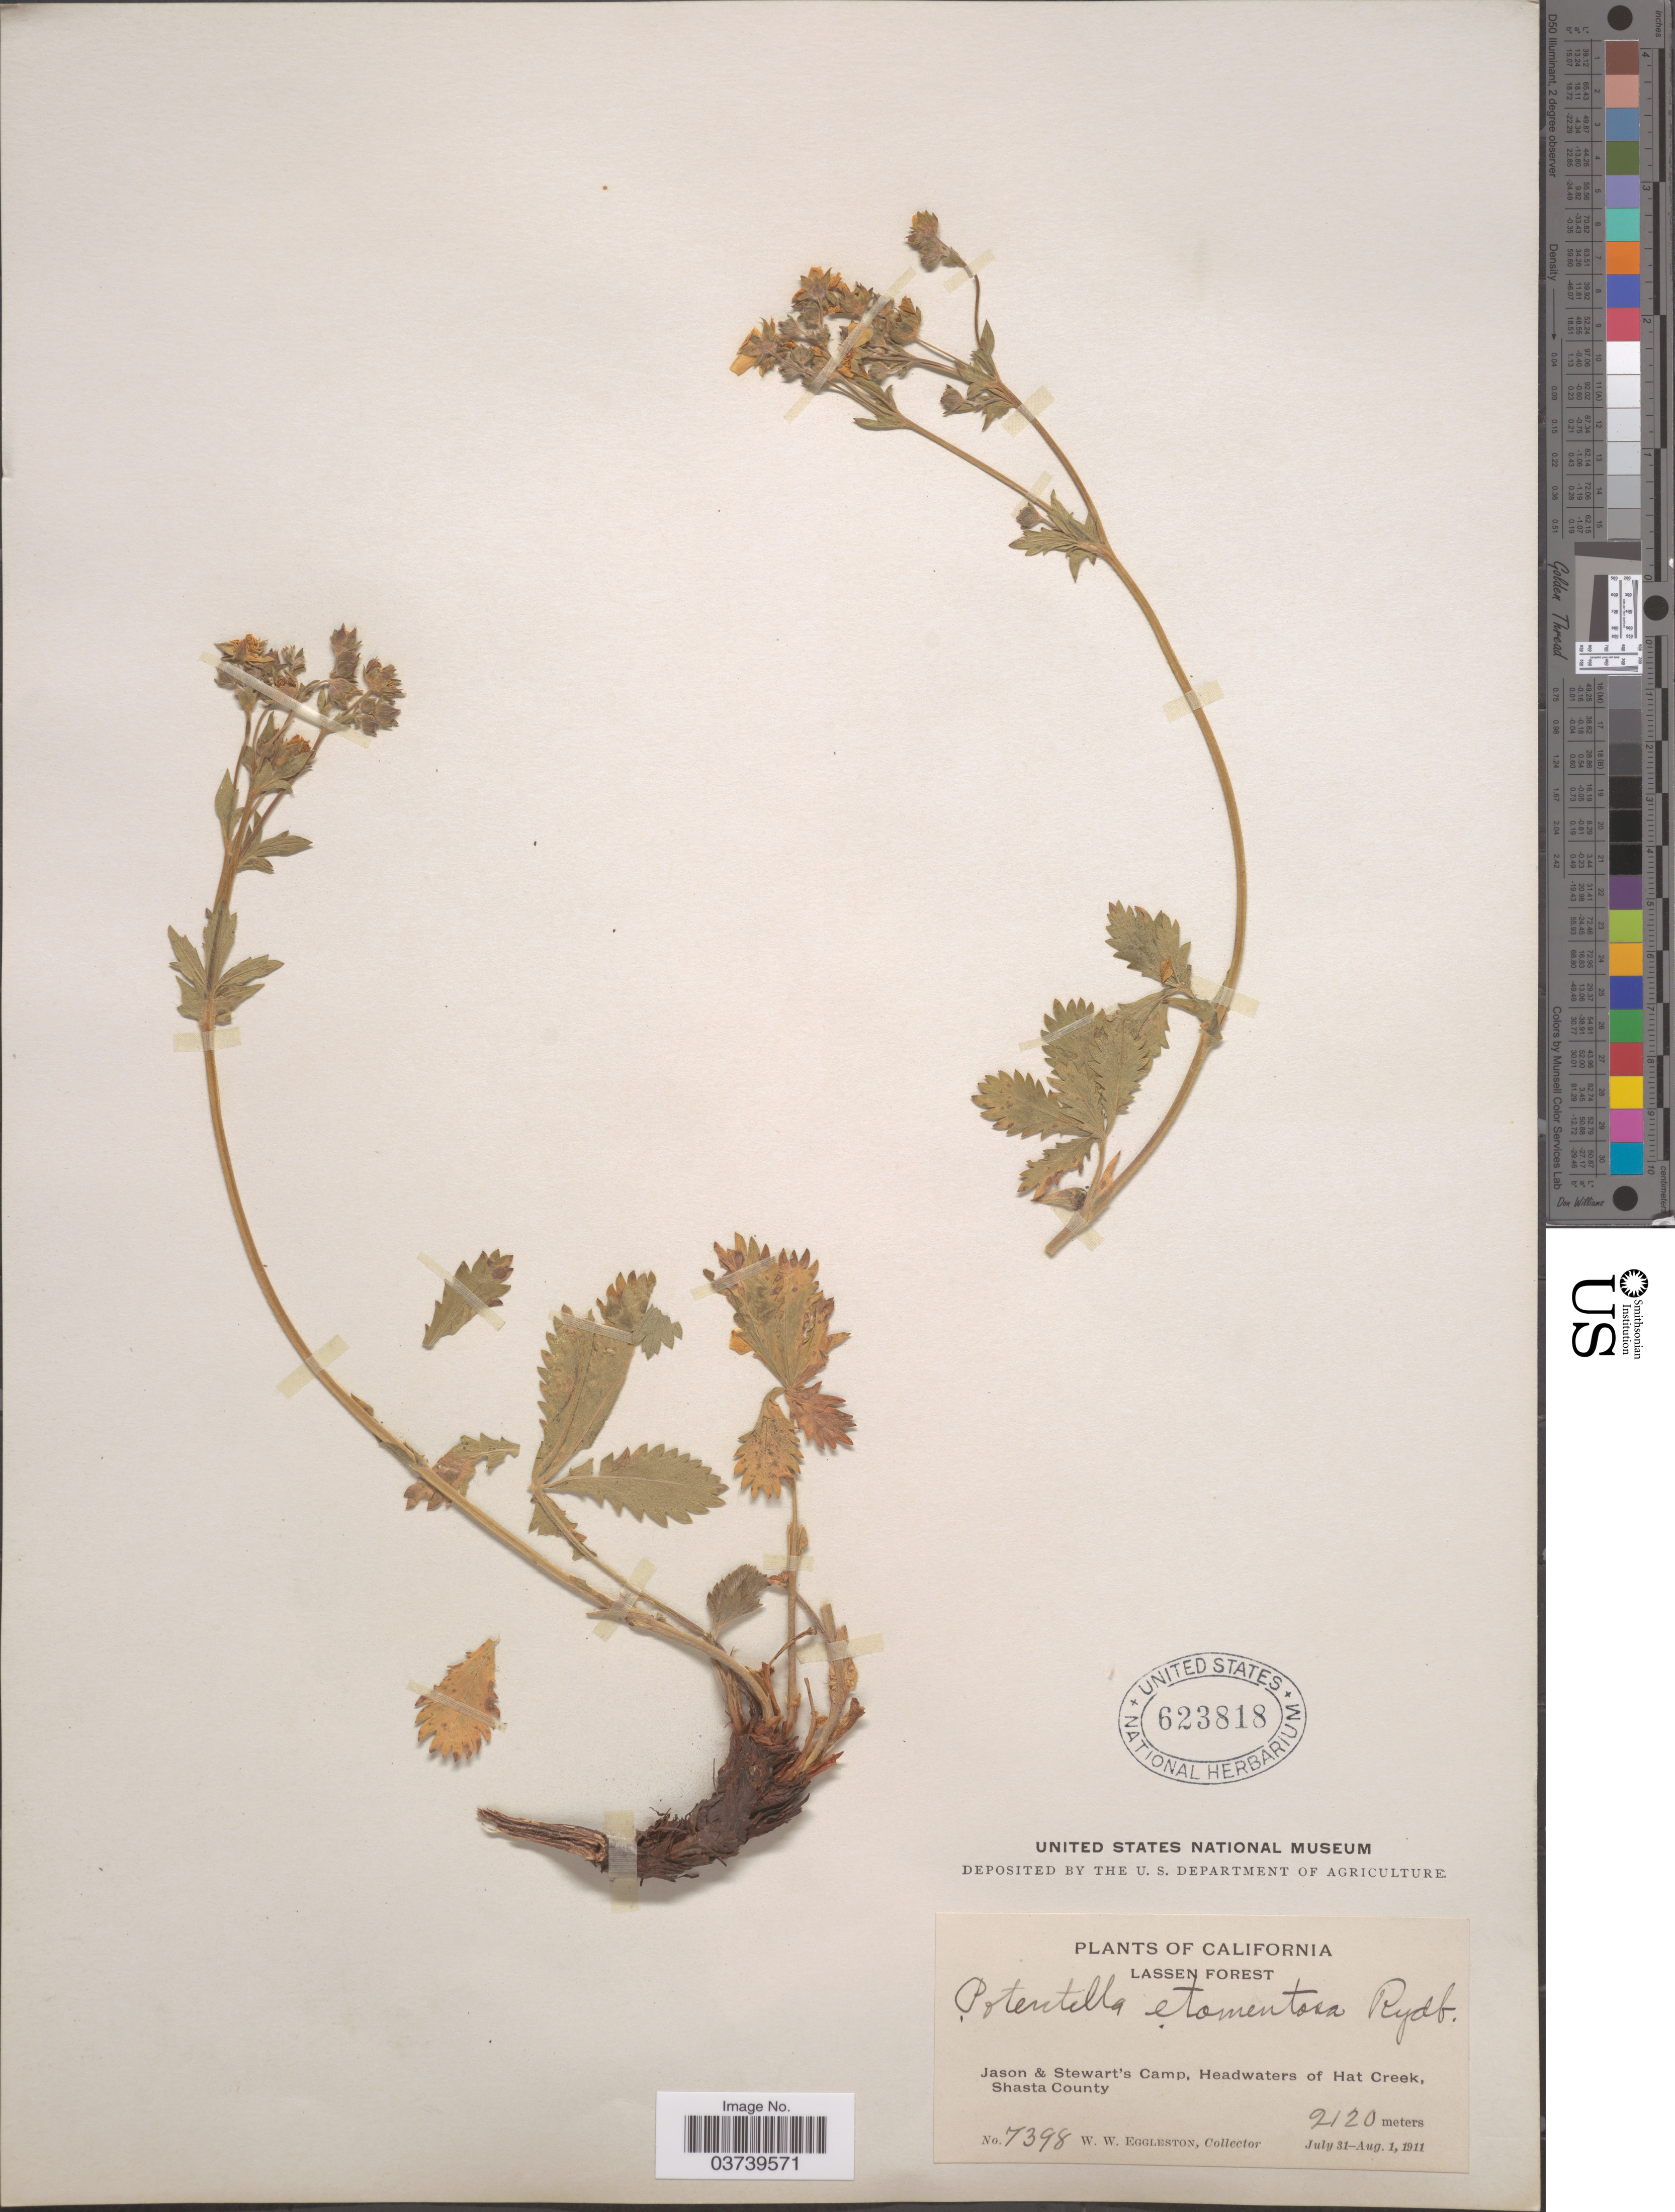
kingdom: Plantae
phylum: Tracheophyta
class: Magnoliopsida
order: Rosales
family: Rosaceae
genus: Potentilla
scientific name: Potentilla gracilis var. fastigiata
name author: (Nutt.) S. Watson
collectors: W. W. Eggleston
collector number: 7398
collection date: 1911-07-31/1911-08-01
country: United States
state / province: California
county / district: Shasta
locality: Lassen Forest, Jason & Stewart's Camp, Headwaters of Hat Creek, Shasta County.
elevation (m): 2120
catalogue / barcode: US 623818